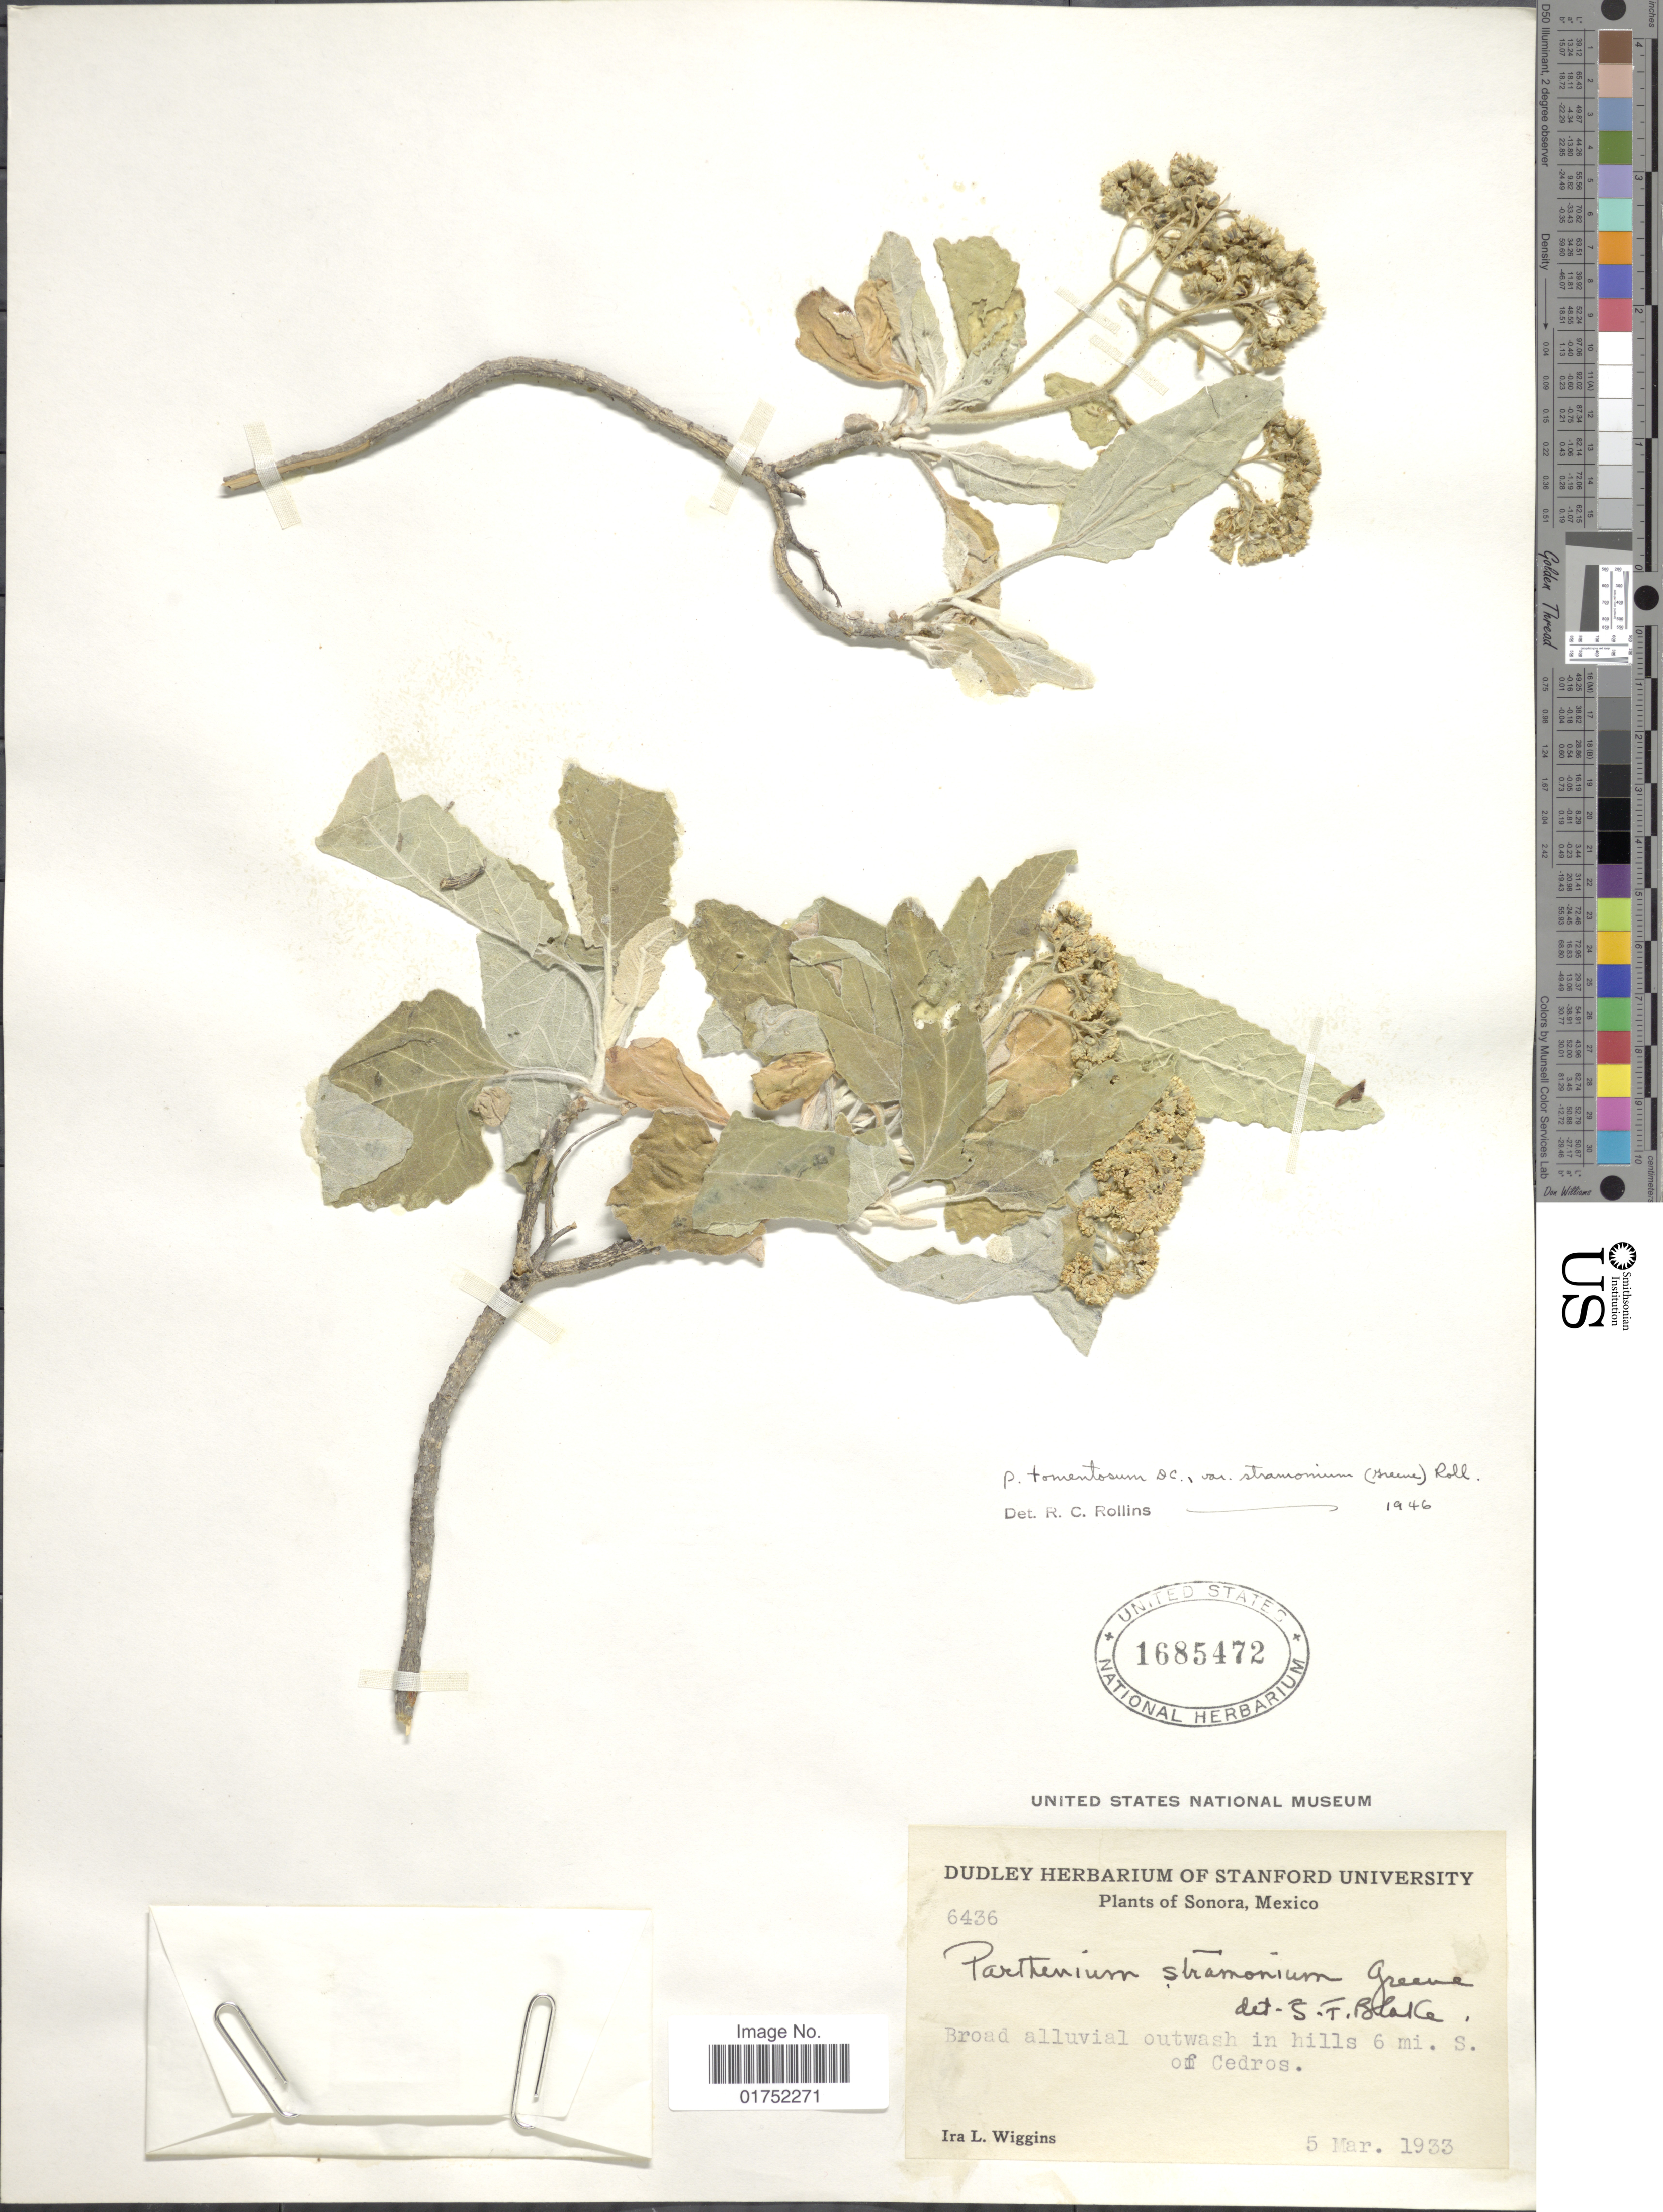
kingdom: Plantae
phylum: Tracheophyta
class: Magnoliopsida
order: Asterales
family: Asteraceae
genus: Parthenium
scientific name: Parthenium stramonium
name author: Greene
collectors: I. L. Wiggins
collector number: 6436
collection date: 1933-03-05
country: Mexico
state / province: Sonora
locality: In hills 6 mi S of Cedros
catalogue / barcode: US 1685472